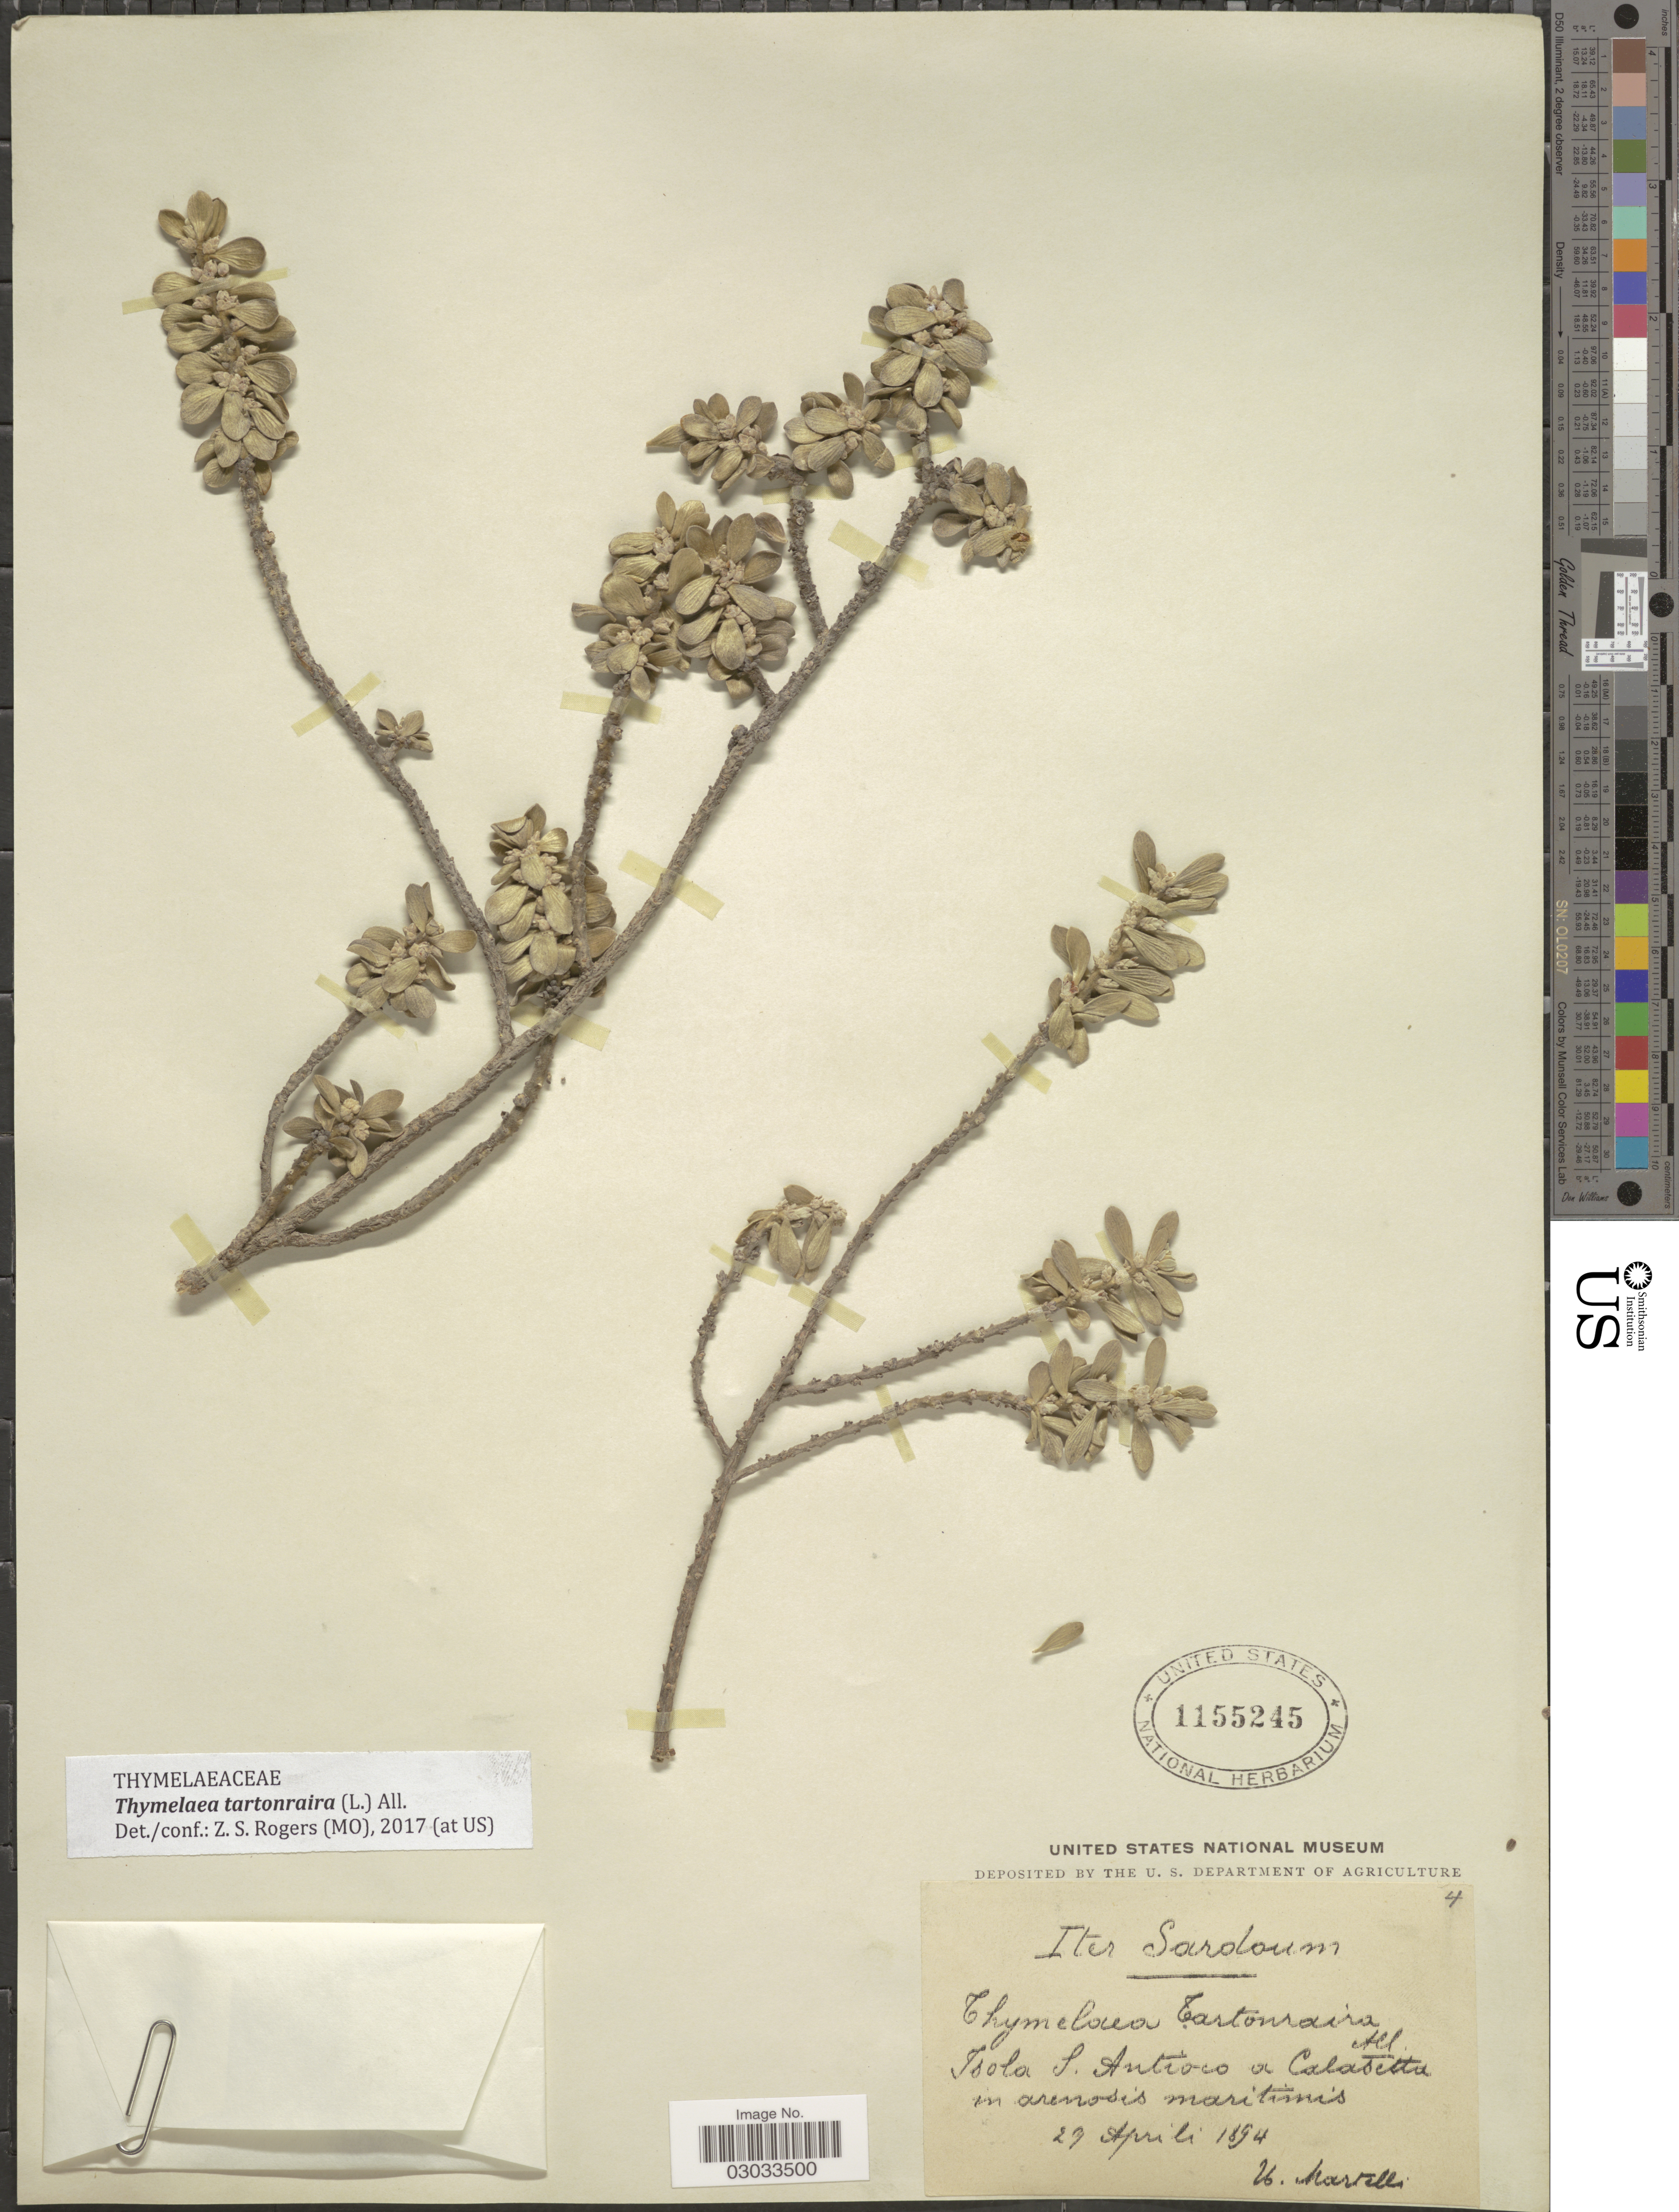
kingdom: Plantae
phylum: Tracheophyta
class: Magnoliopsida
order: Malvales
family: Thymelaeaceae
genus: Thymelaea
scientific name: Thymelaea tartonraira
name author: (L.) All.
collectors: U. Martelli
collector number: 4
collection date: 1894-04-29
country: Italy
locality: Sardoum. Isola S. Antioco a Calasetta in arenosis maritimis.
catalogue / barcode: US 1155245